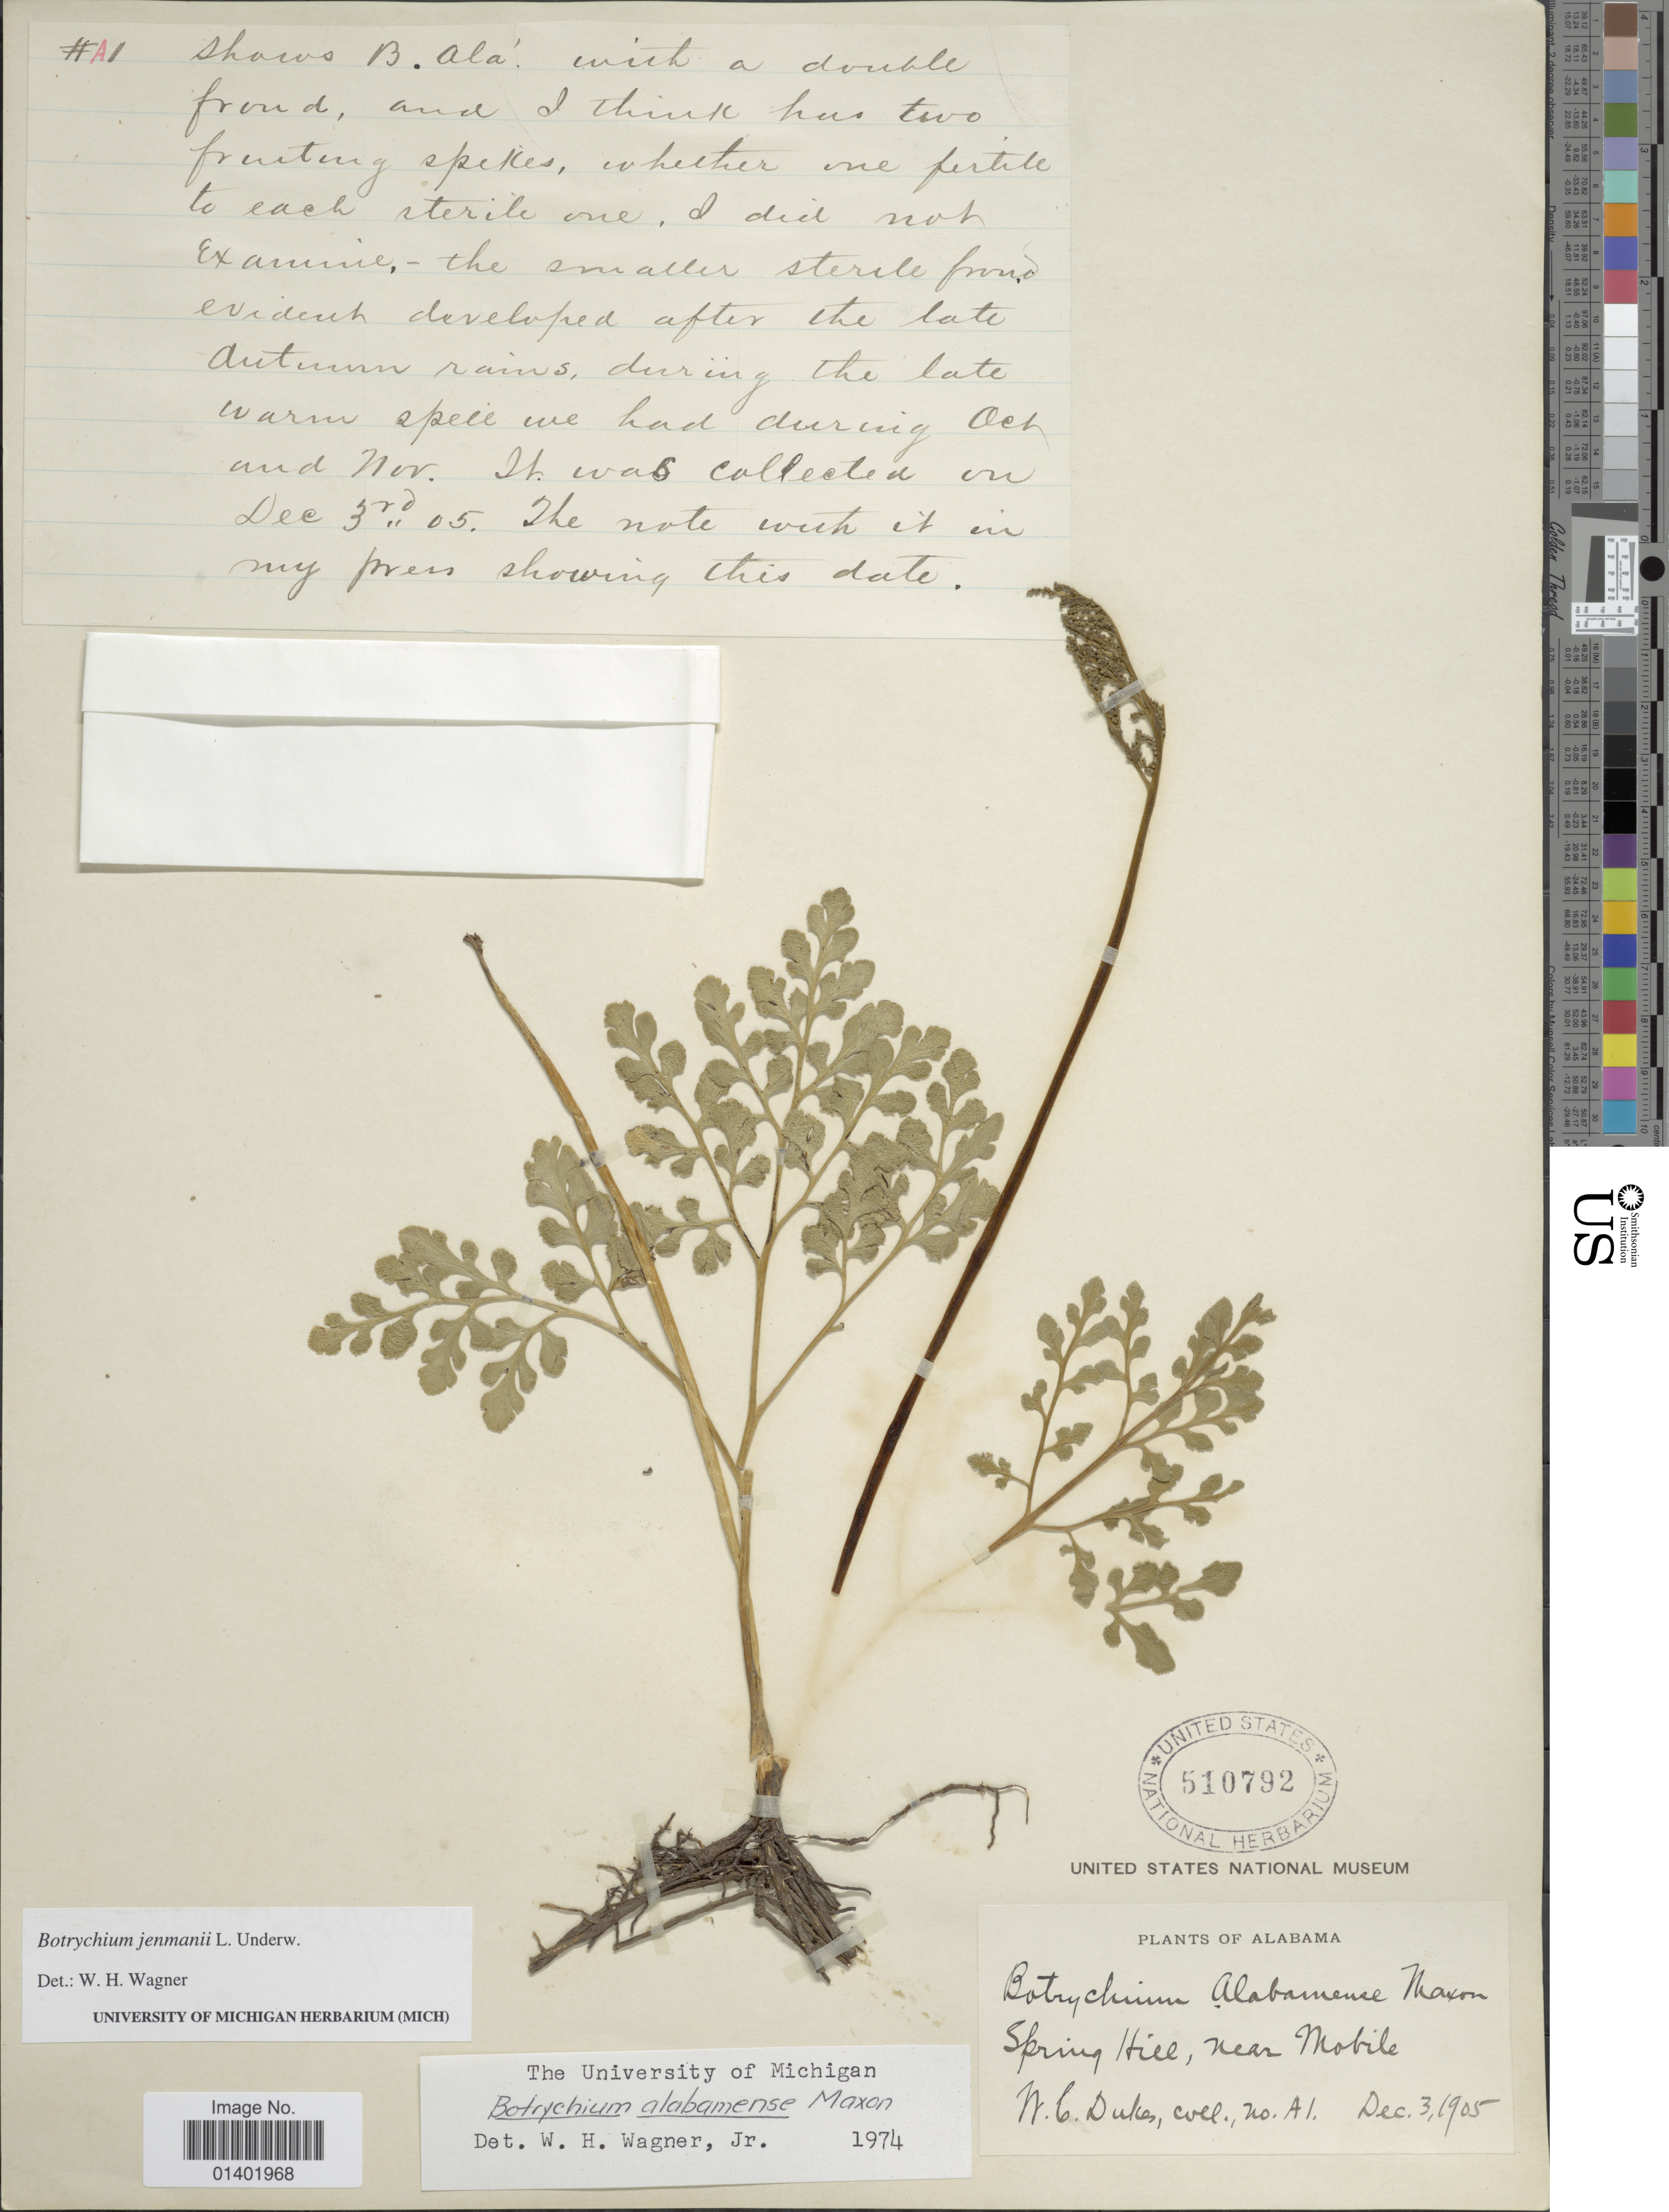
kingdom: Plantae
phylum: Tracheophyta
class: Polypodiopsida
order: Ophioglossales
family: Ophioglossaceae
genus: Botrychium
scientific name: Botrychium jenmanii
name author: Underw.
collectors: W. C. Dukes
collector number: A1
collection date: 1905-12-03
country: United States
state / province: Alabama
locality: Spring Hill, near Mobile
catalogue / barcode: US 510792